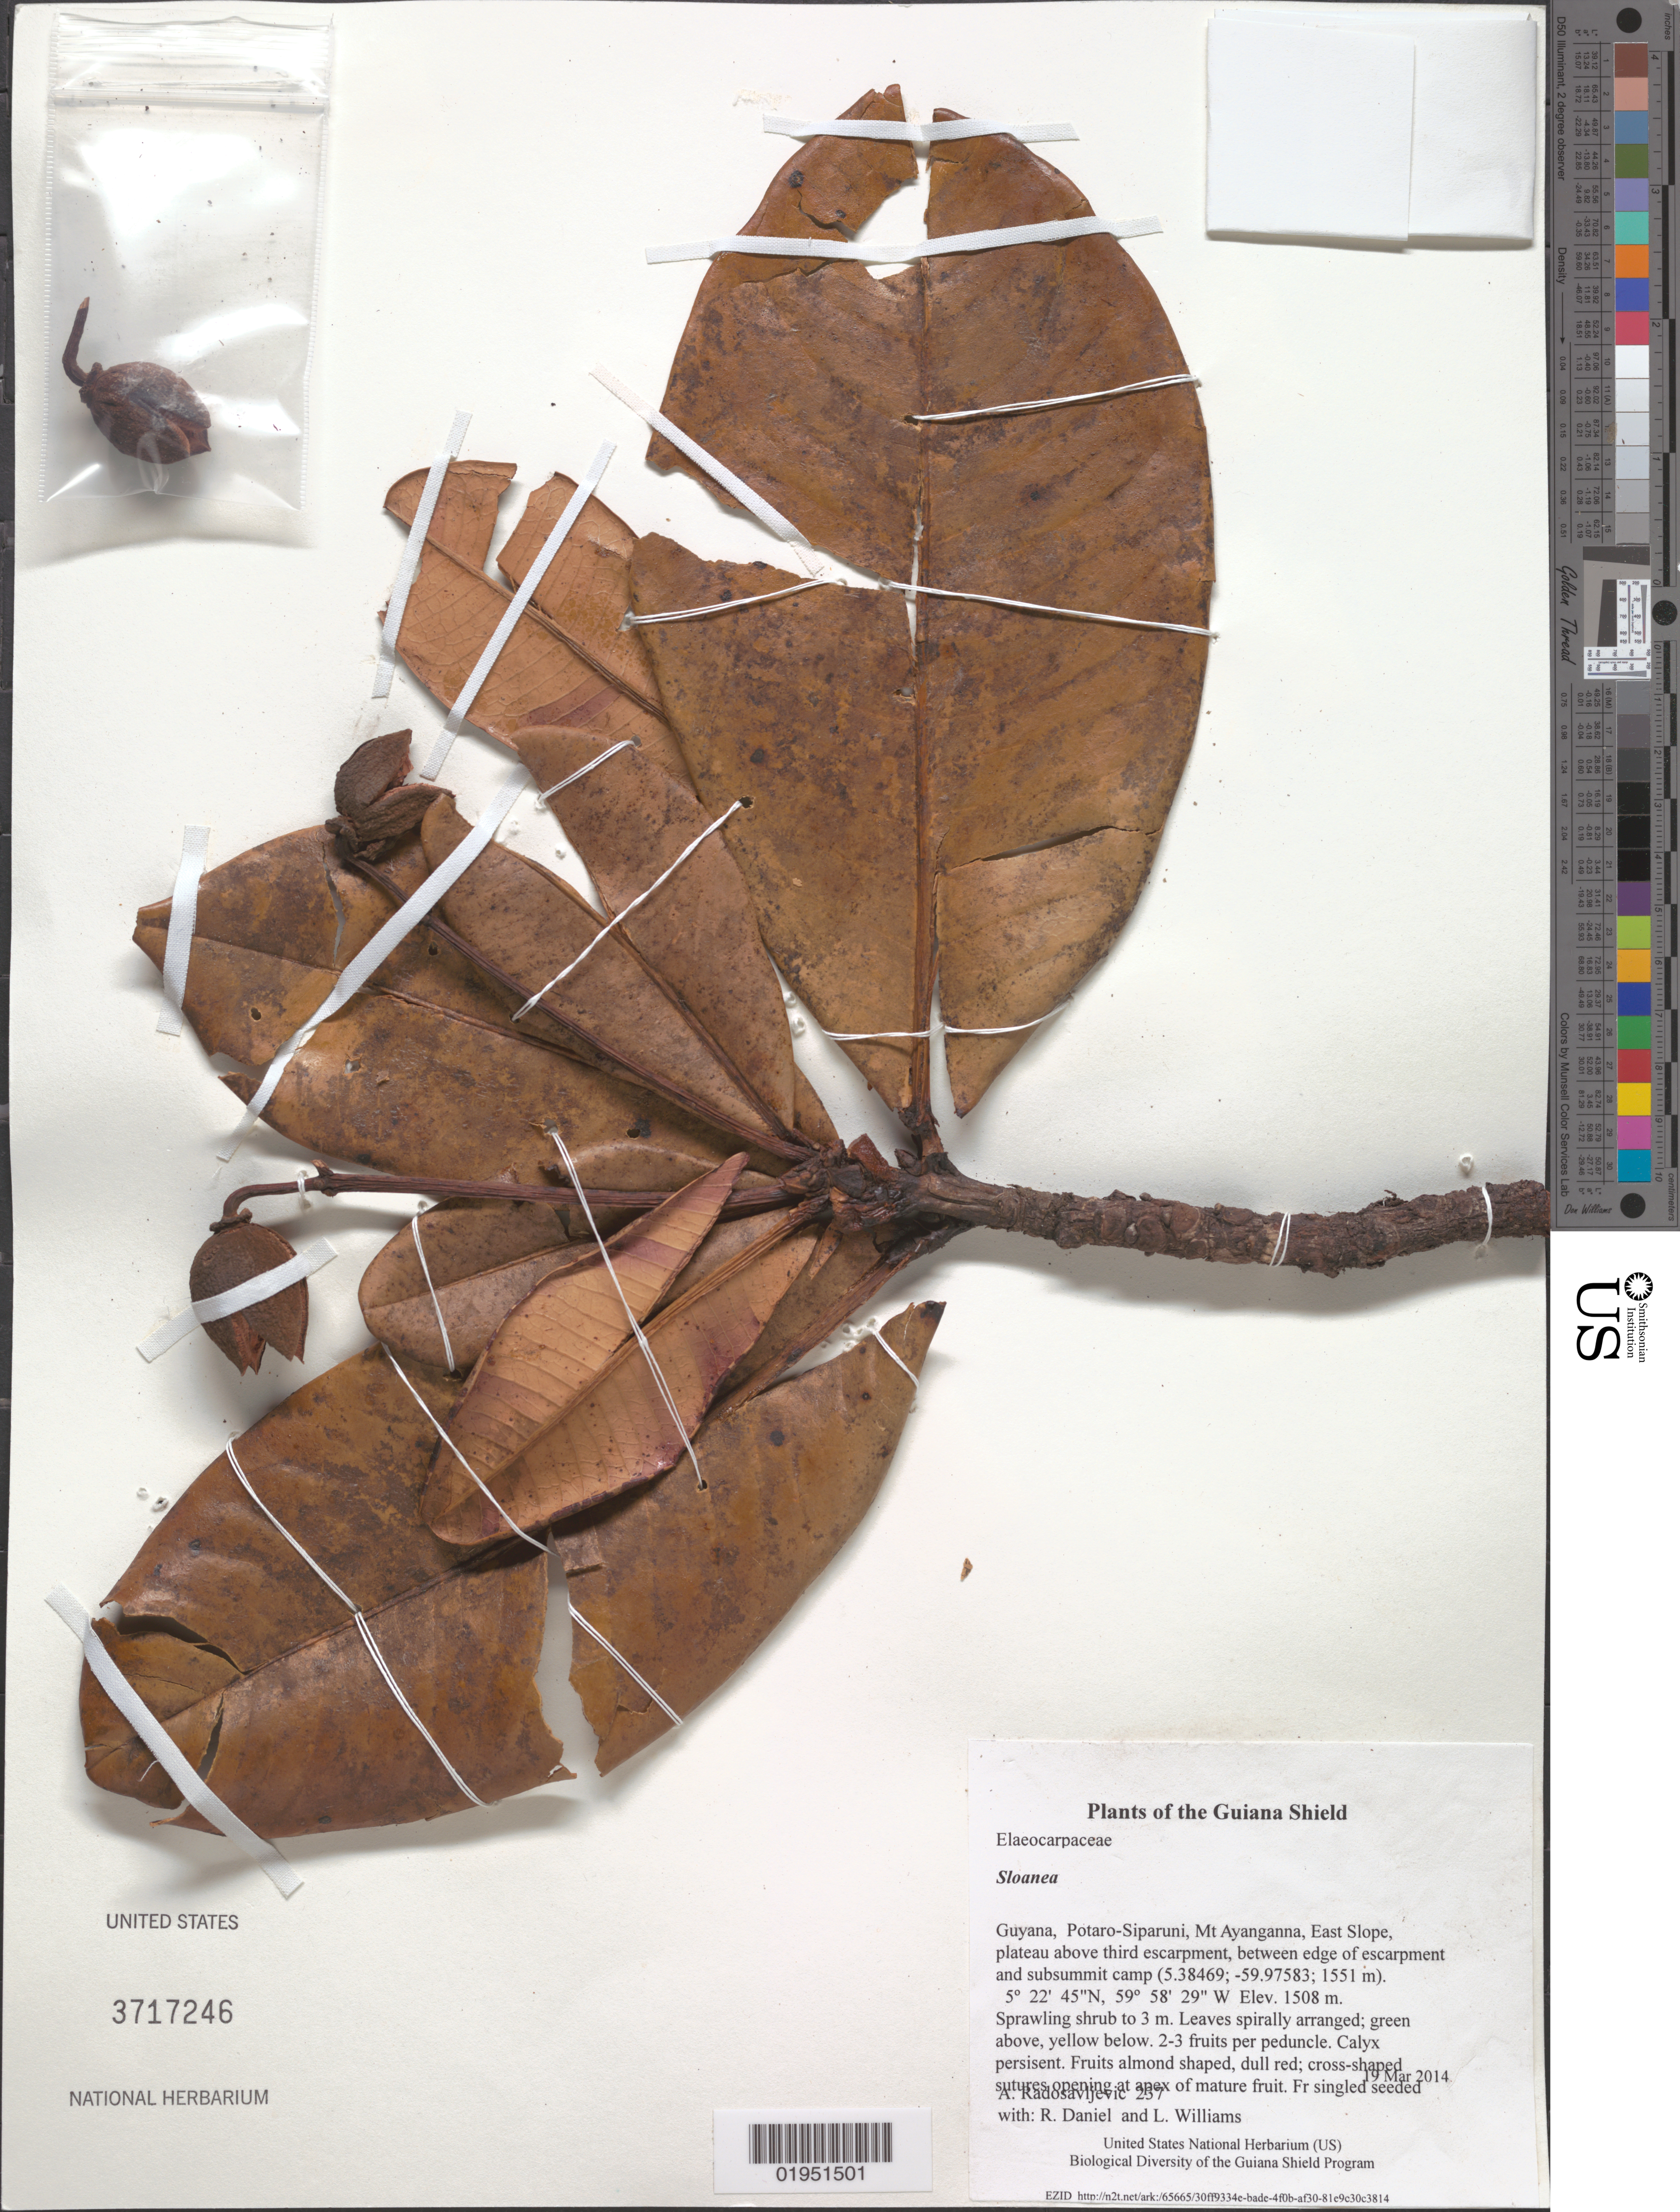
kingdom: Plantae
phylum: Tracheophyta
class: Magnoliopsida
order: Oxalidales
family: Elaeocarpaceae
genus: Sloanea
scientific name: Sloanea sp.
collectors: A. Radosavljevic, R. Daniel & L. Williams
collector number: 237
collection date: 2014-03-19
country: Guyana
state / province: Potaro-Siparuni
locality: Mt Ayanganna, East Slope, plateau above third escarpment, between edge of escarpment and subsummit camp (5.38469; -59.97583; 1551 m).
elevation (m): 1508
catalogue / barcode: US 3717246